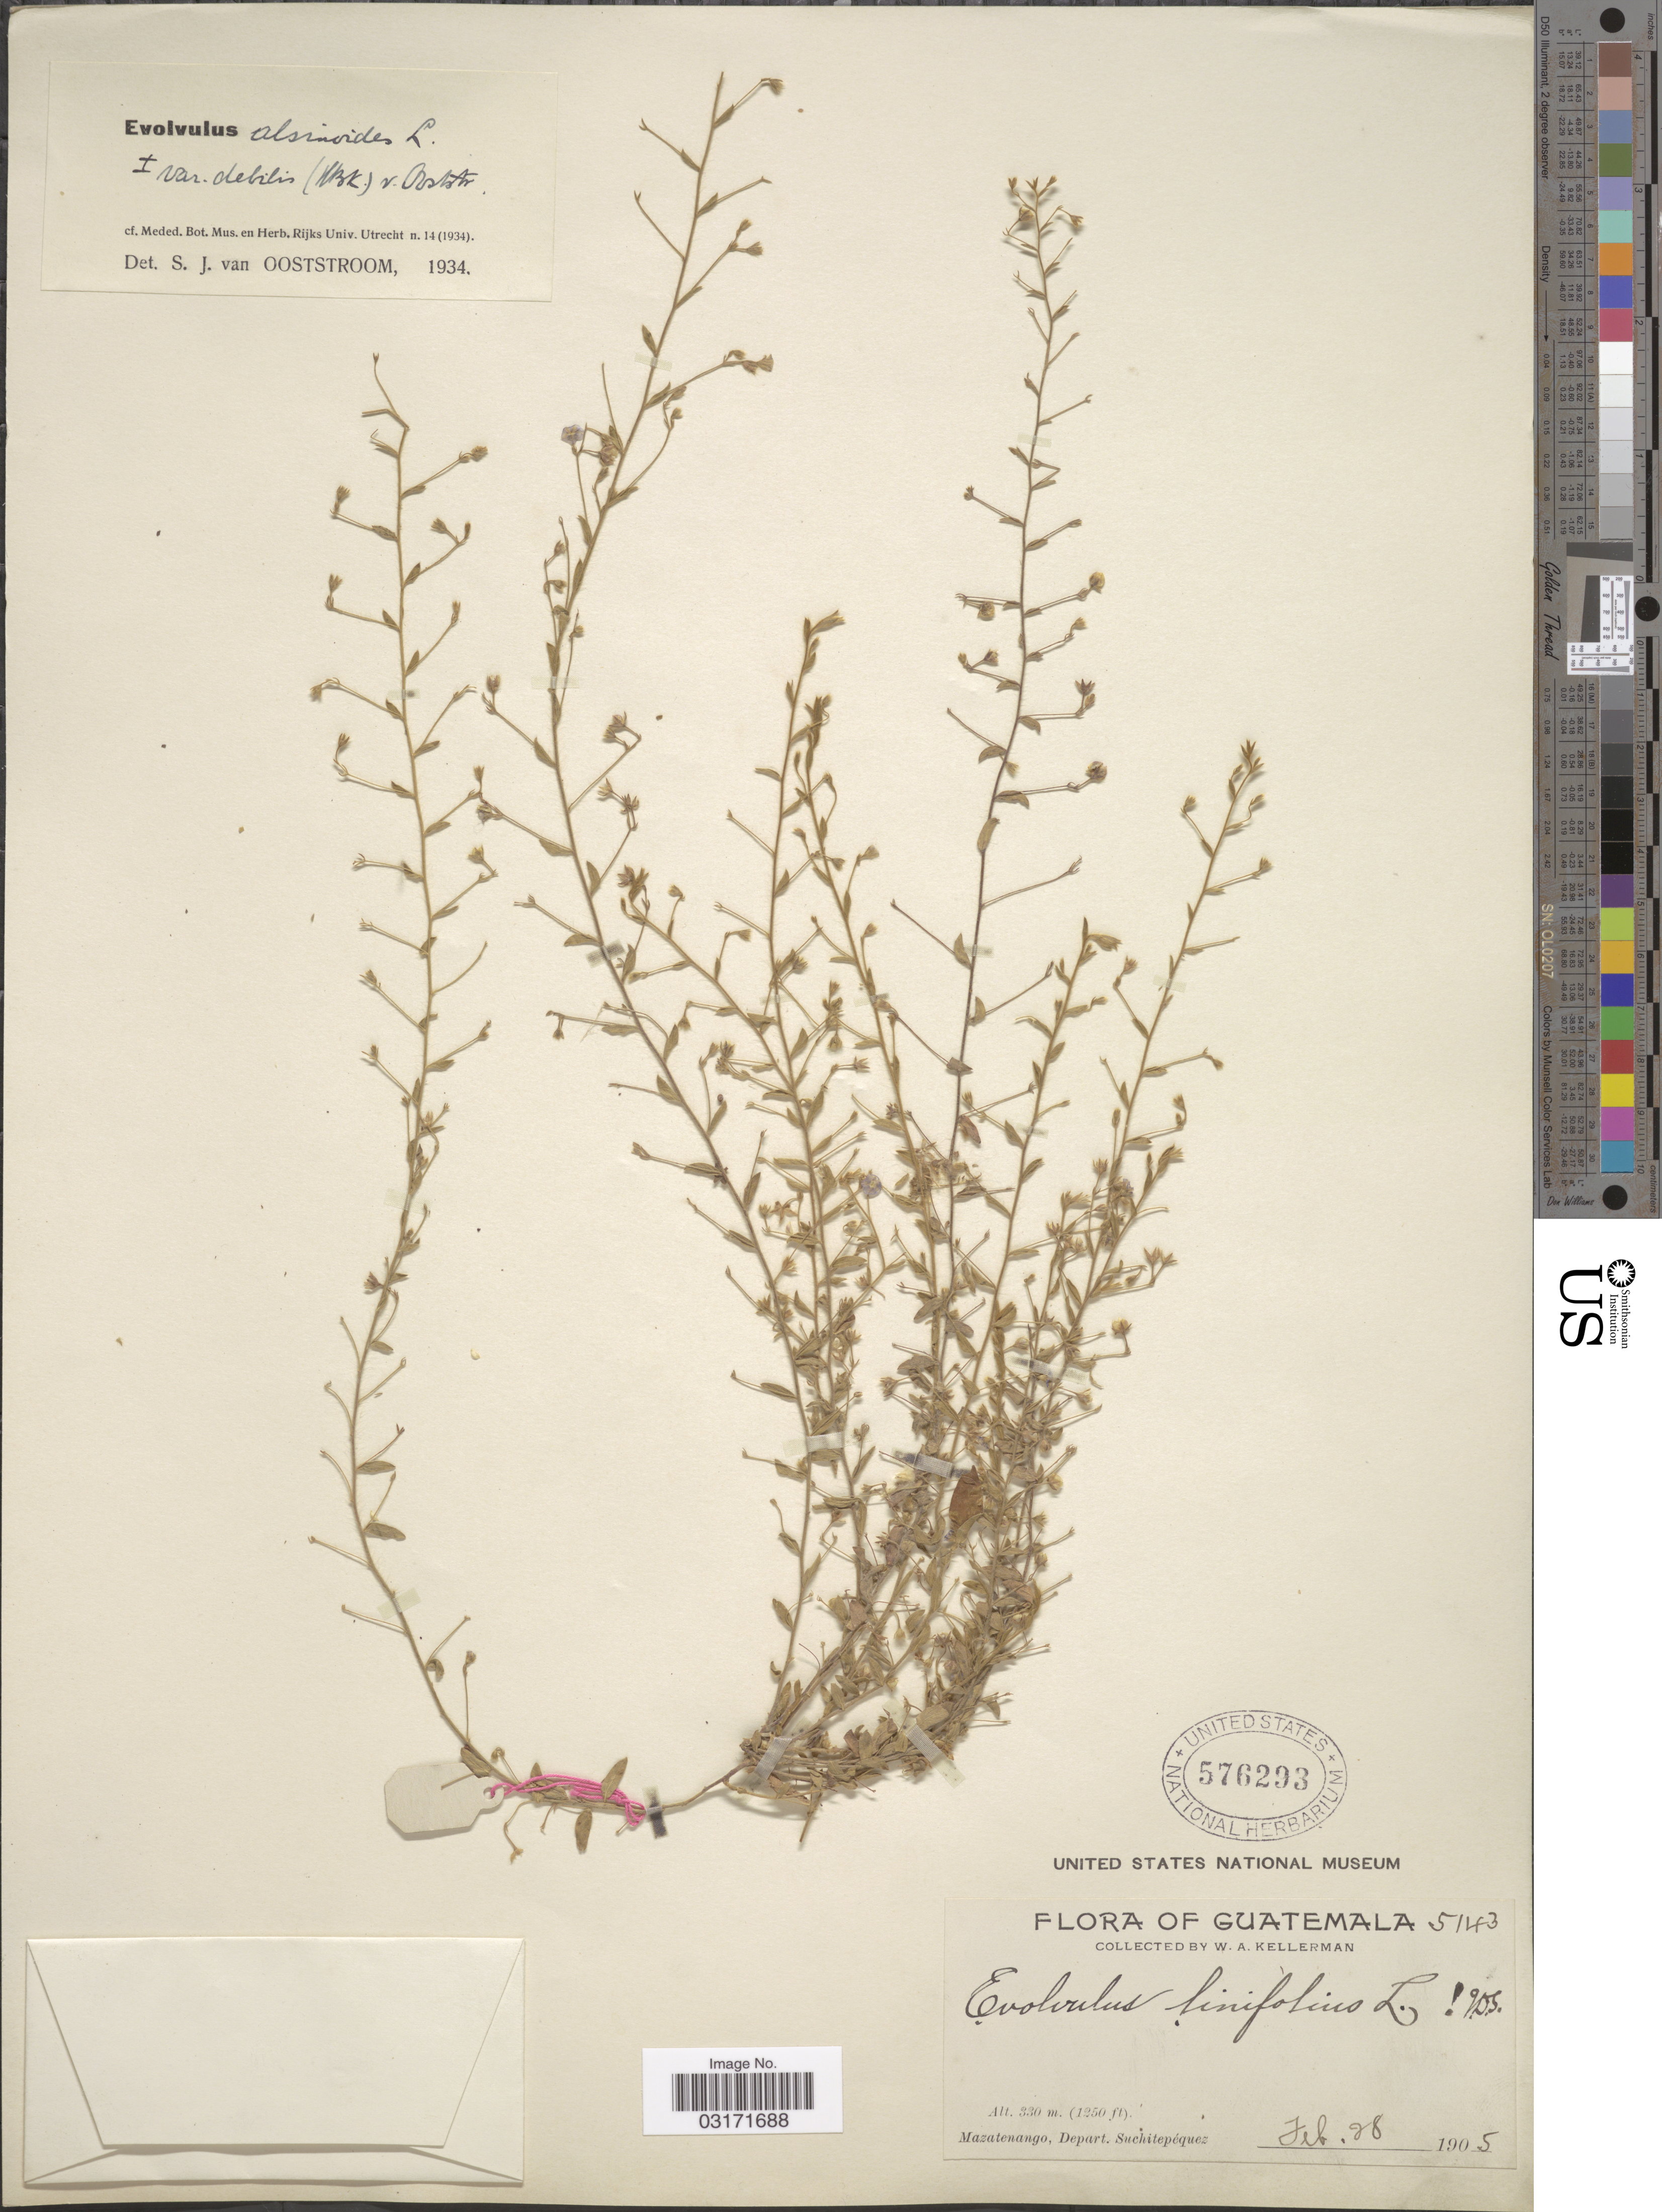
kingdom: Plantae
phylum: Tracheophyta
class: Magnoliopsida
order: Solanales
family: Convolvulaceae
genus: Evolvulus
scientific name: Evolvulus alsinoides var. debilis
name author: (Kunth) Ooststr.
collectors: W. Kellerman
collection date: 1905-02-28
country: Guatemala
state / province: Suchitepéquez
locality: Mazatenango, Depart. Suchitepéquez.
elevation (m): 330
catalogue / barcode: US 576293